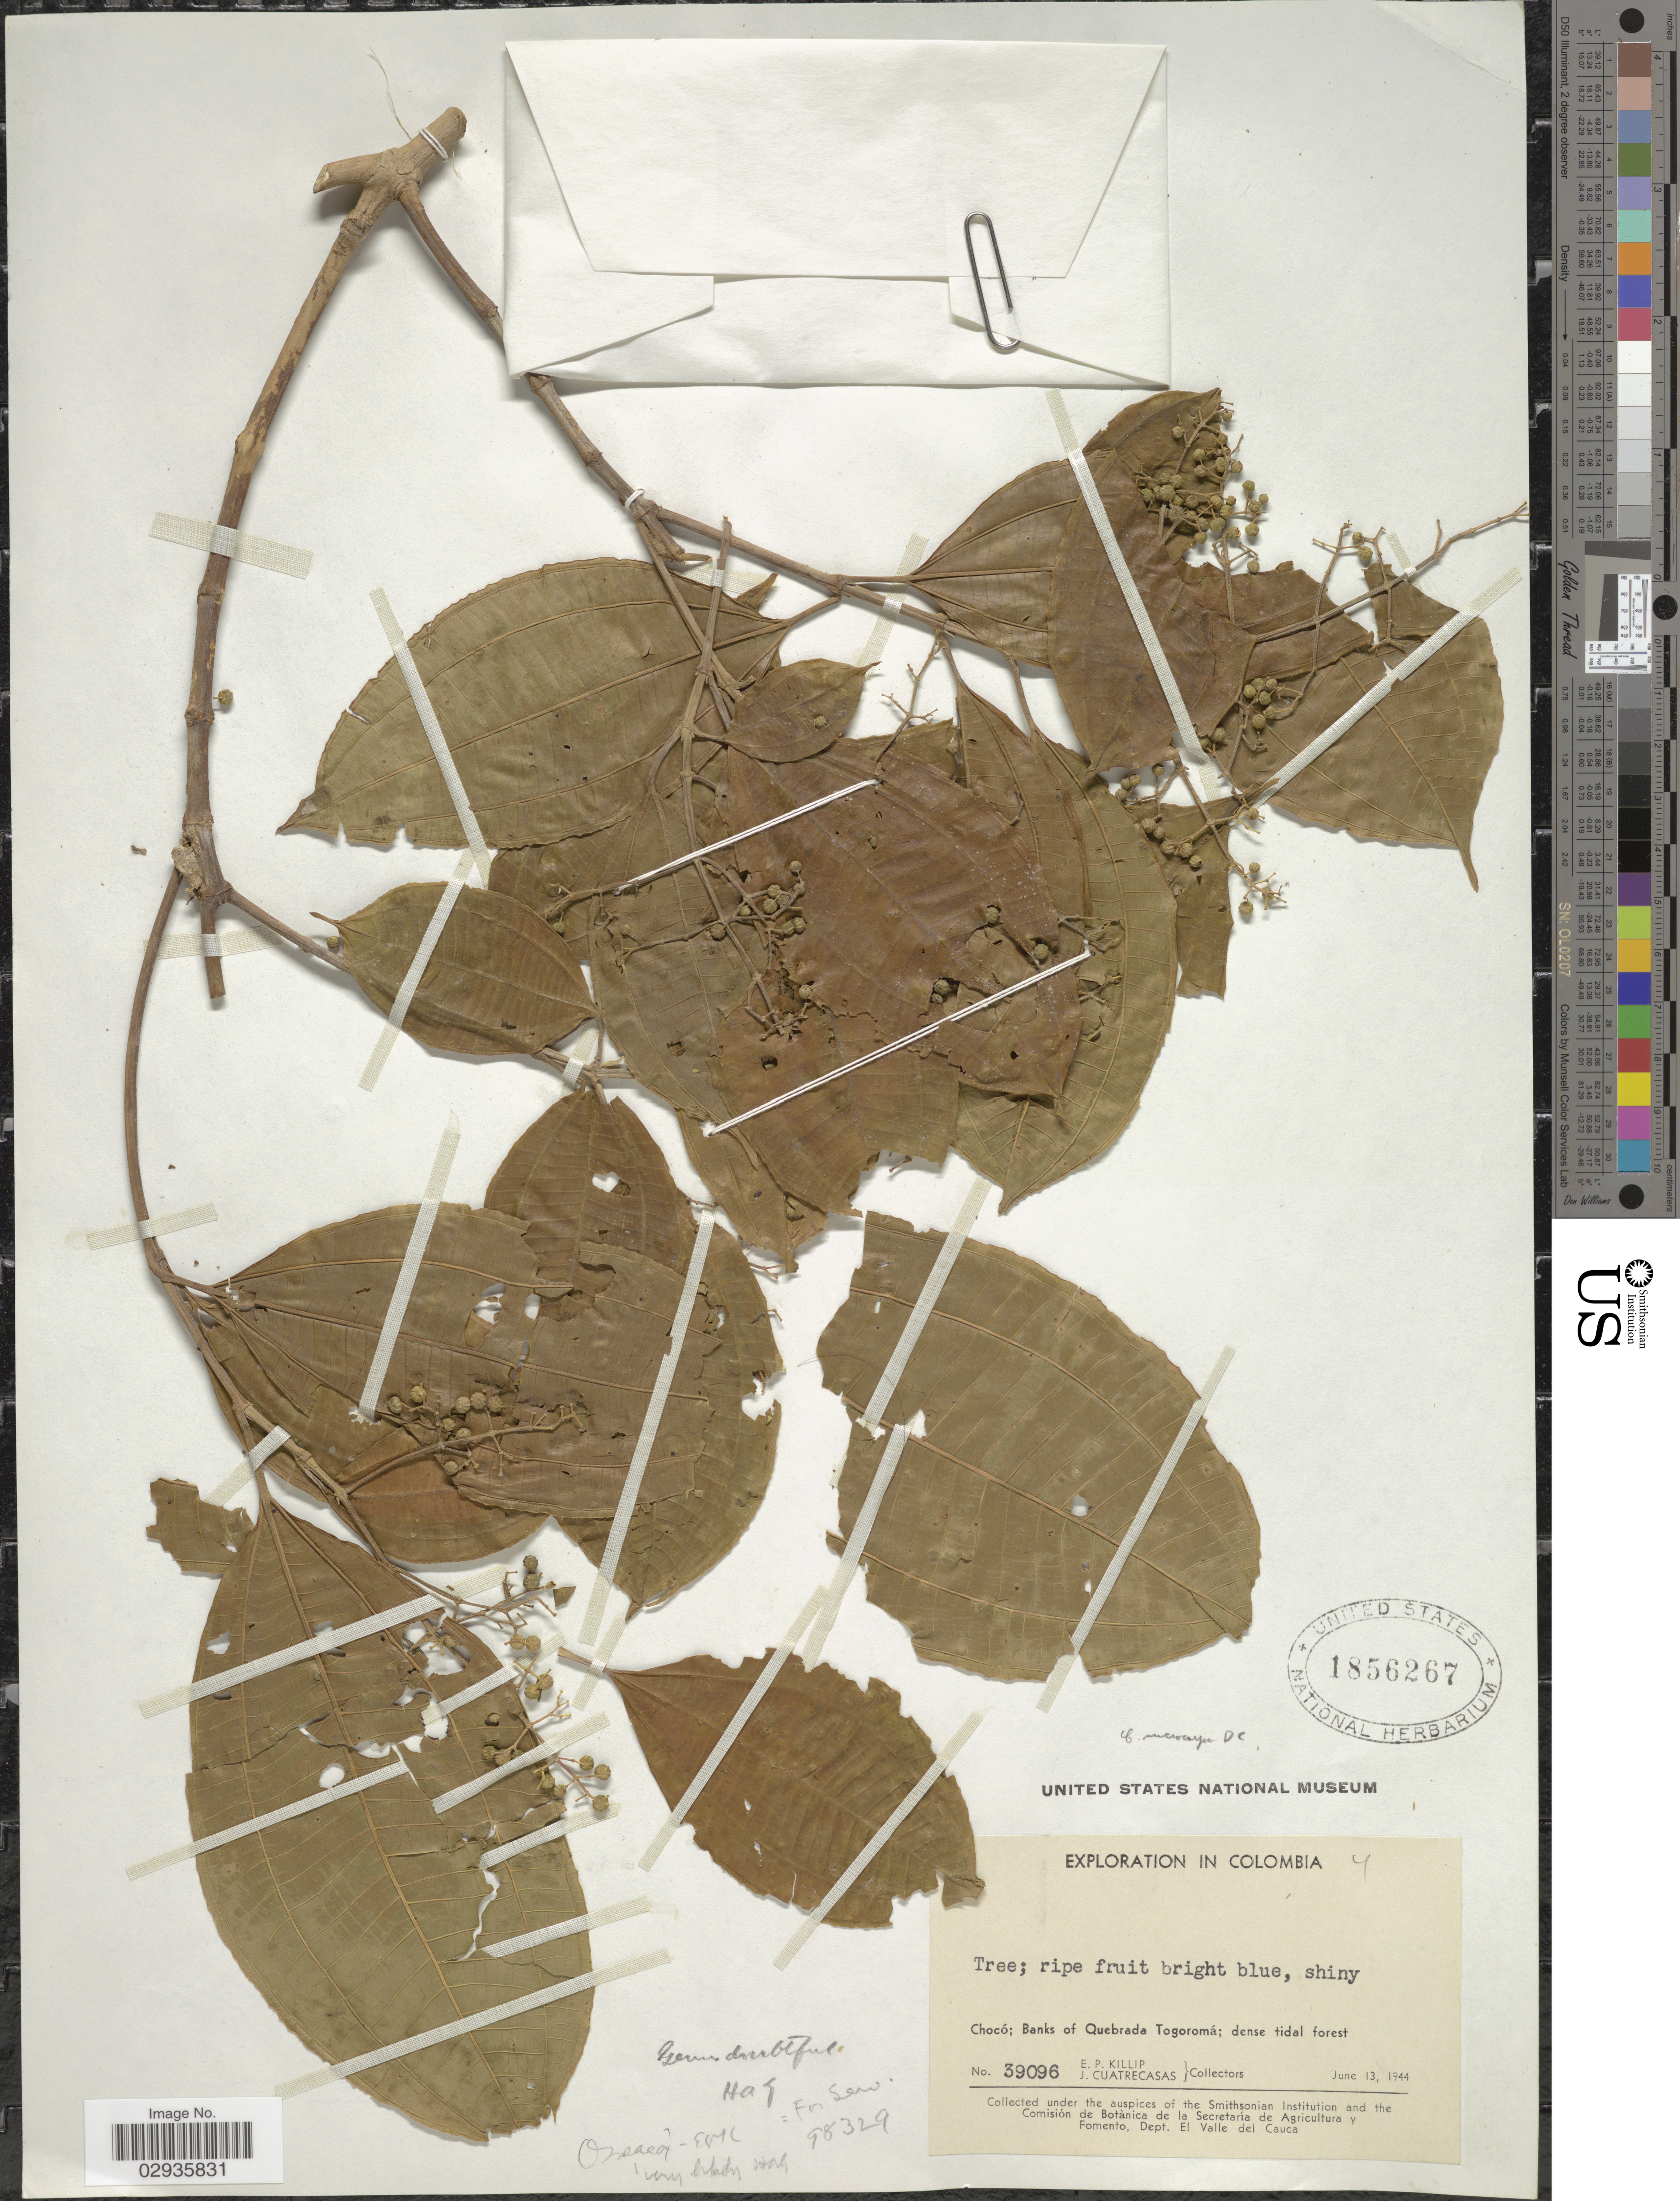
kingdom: Plantae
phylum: Tracheophyta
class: Magnoliopsida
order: Myrtales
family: Melastomataceae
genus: Miconia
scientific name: Miconia affinis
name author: DC.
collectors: E. P. Killip & J. Cuatrecasas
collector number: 39096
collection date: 1944-06-13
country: Colombia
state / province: Chocó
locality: Banks of Quebrada Togoramá.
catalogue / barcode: US 1856267